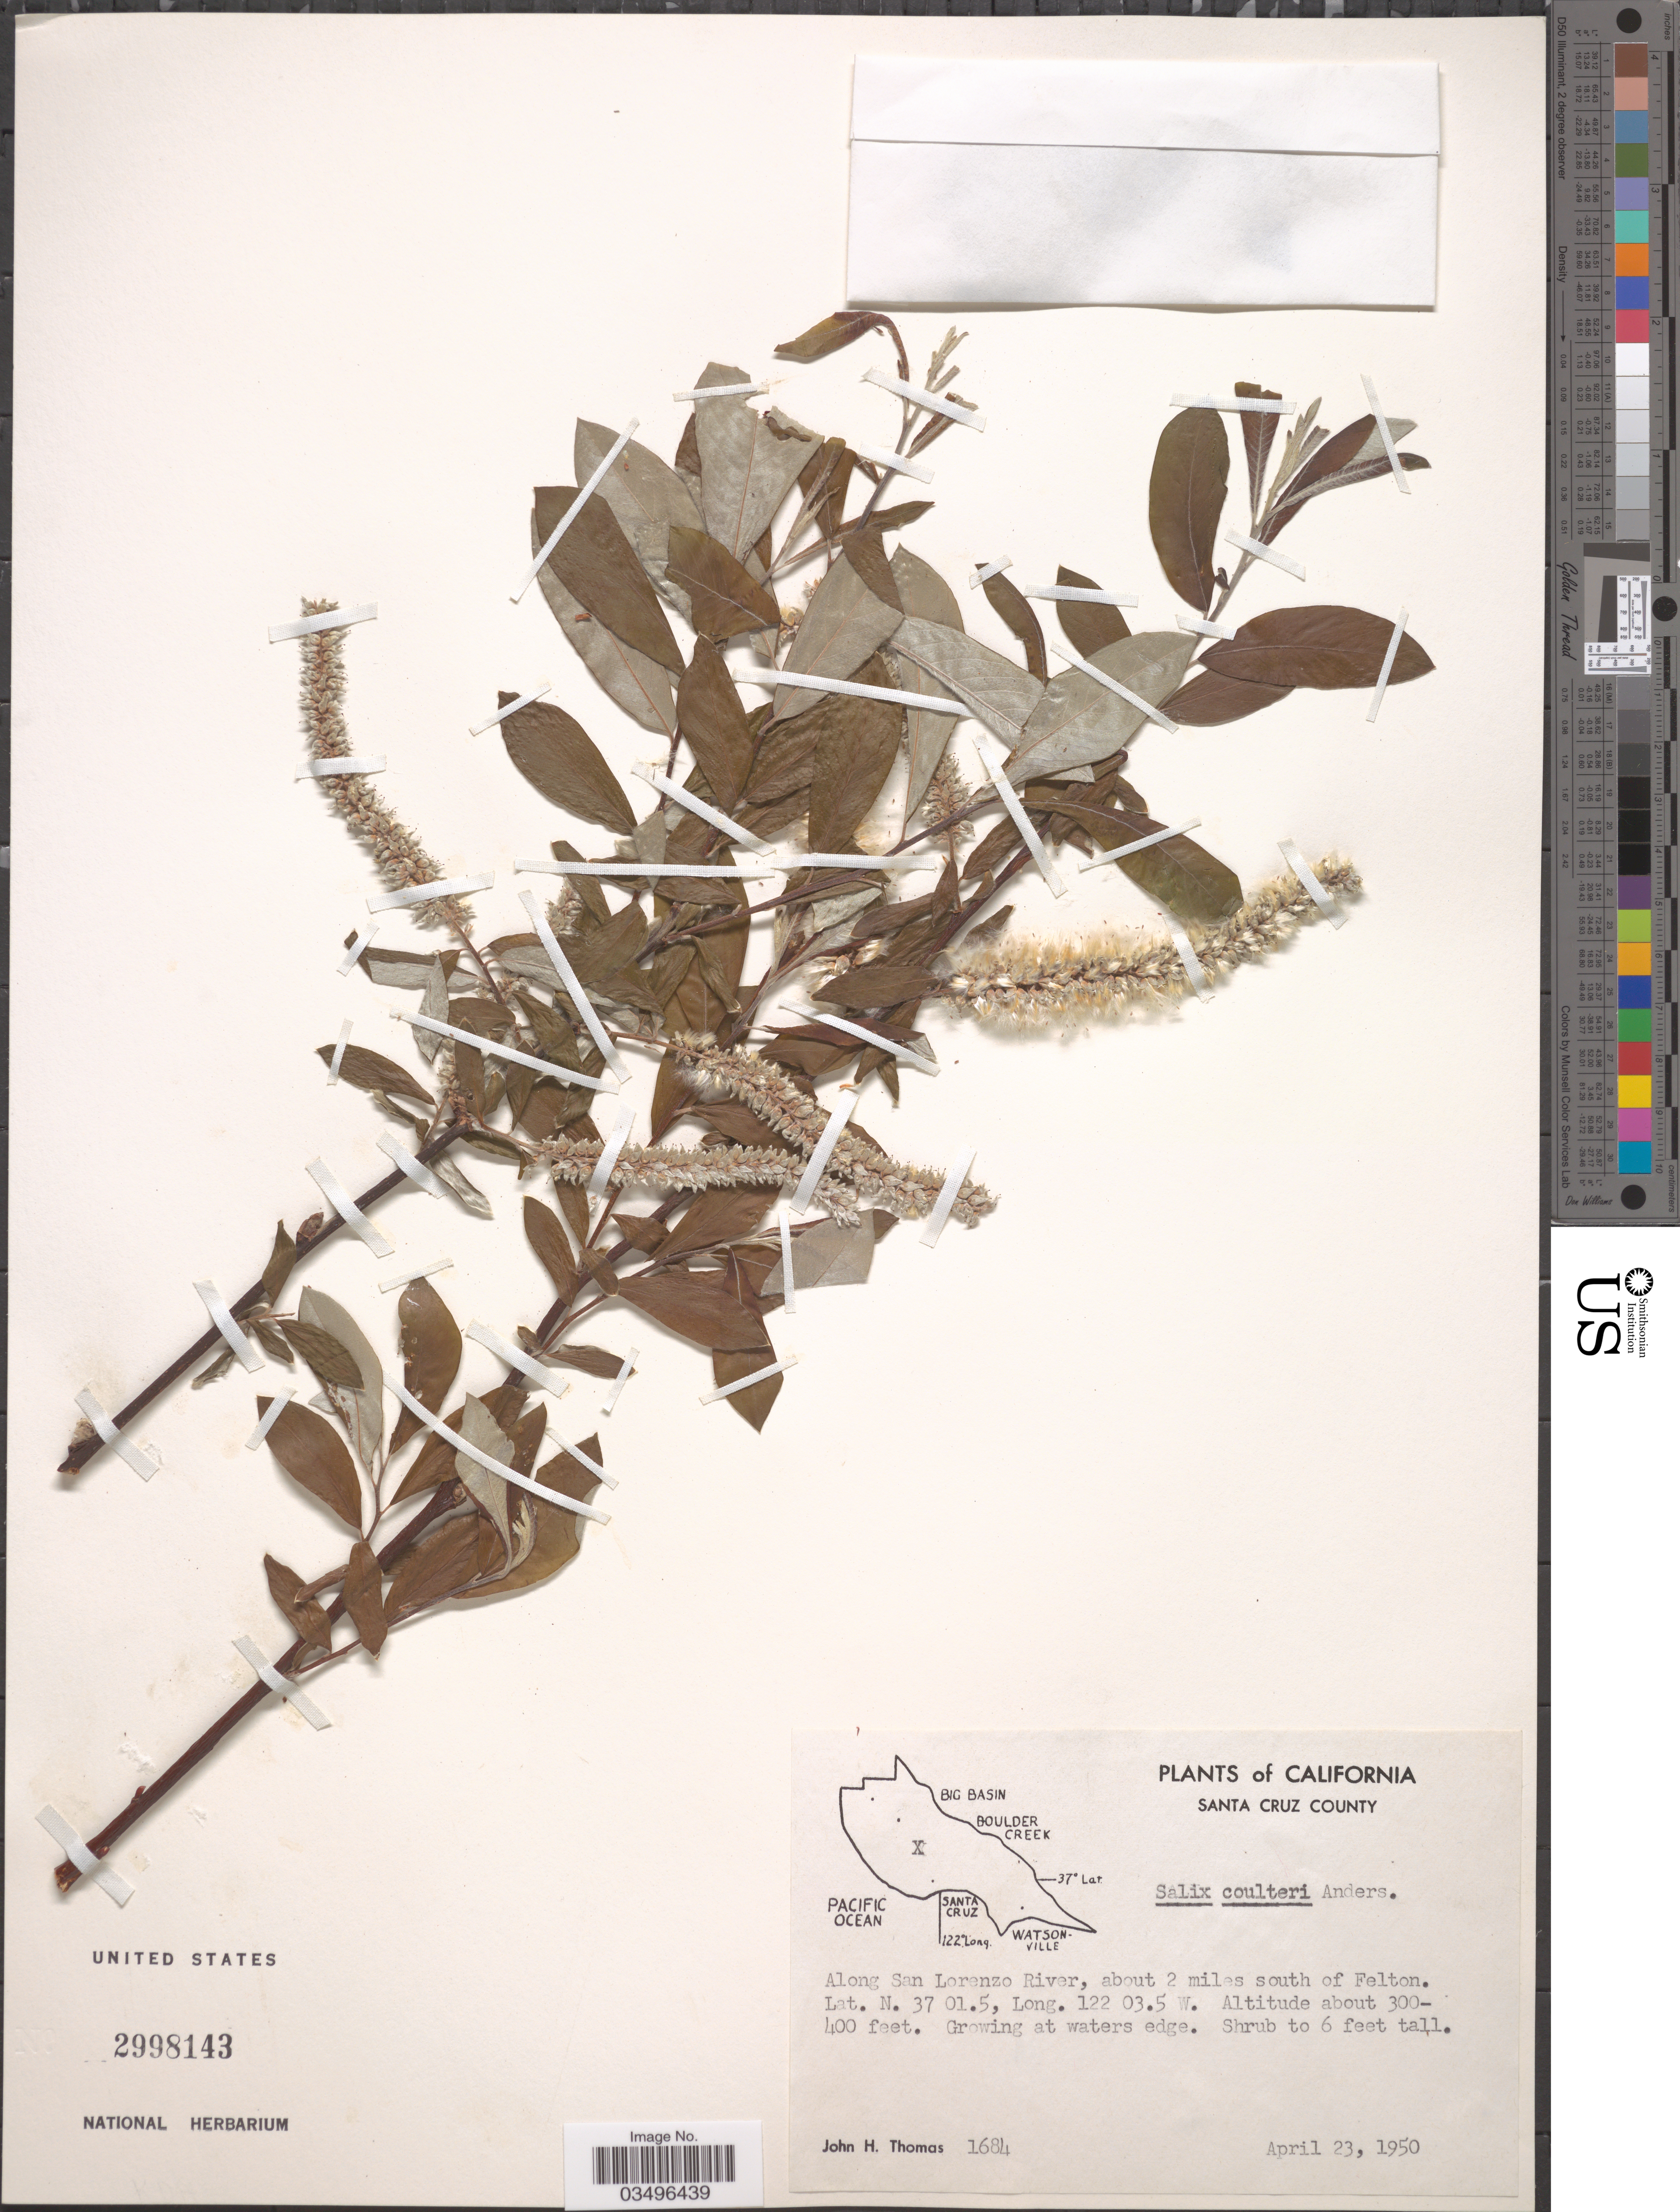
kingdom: Plantae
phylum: Tracheophyta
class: Magnoliopsida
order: Malpighiales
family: Salicaceae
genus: Salix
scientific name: Salix coulteri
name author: Andersson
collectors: J. H. Thomas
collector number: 1684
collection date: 1950-04-23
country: United States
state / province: California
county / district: Santa Cruz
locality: Santa Cruz County. Along San Lorenzo River, about 2 miles south of Felton.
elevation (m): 91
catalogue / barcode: US 2998143